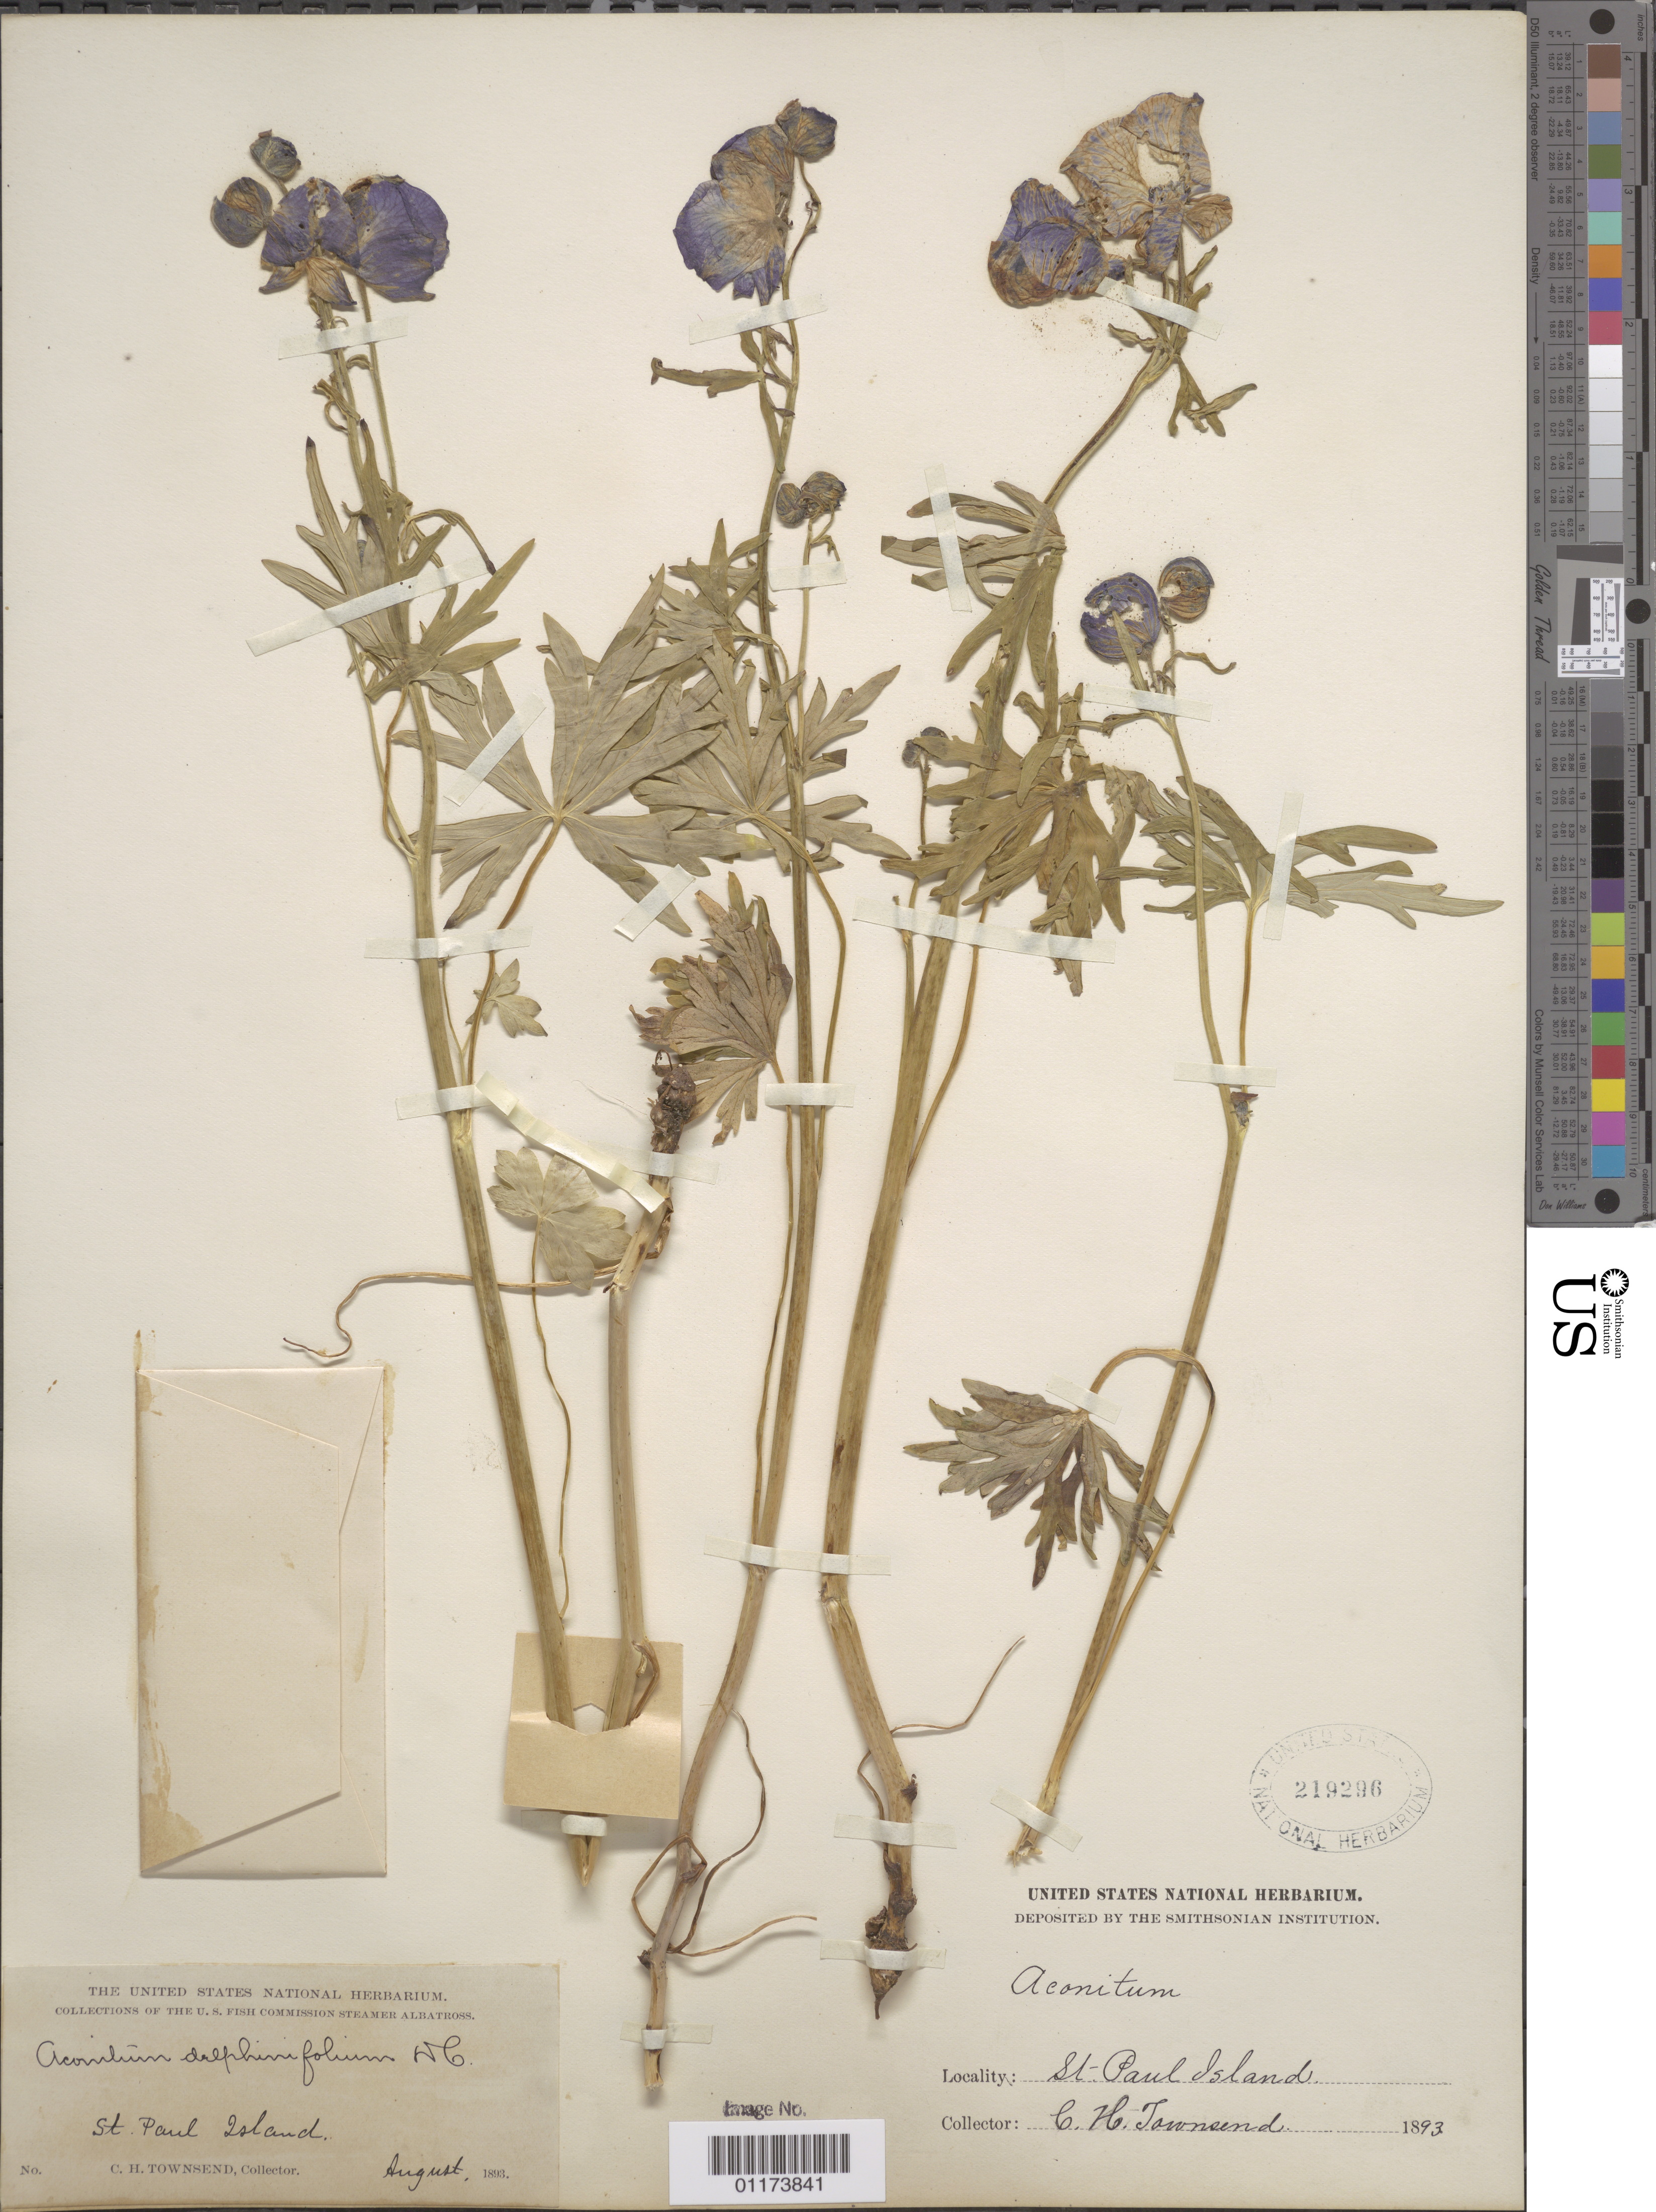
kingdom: Plantae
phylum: Tracheophyta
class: Magnoliopsida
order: Ranunculales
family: Ranunculaceae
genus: Aconitum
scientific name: Aconitum delphinifolium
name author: DC.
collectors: C. H. Townsend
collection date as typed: Aug 1893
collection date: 1893-08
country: United States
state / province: Alaska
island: St. Paul Island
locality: St. Paul Island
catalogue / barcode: US 219296